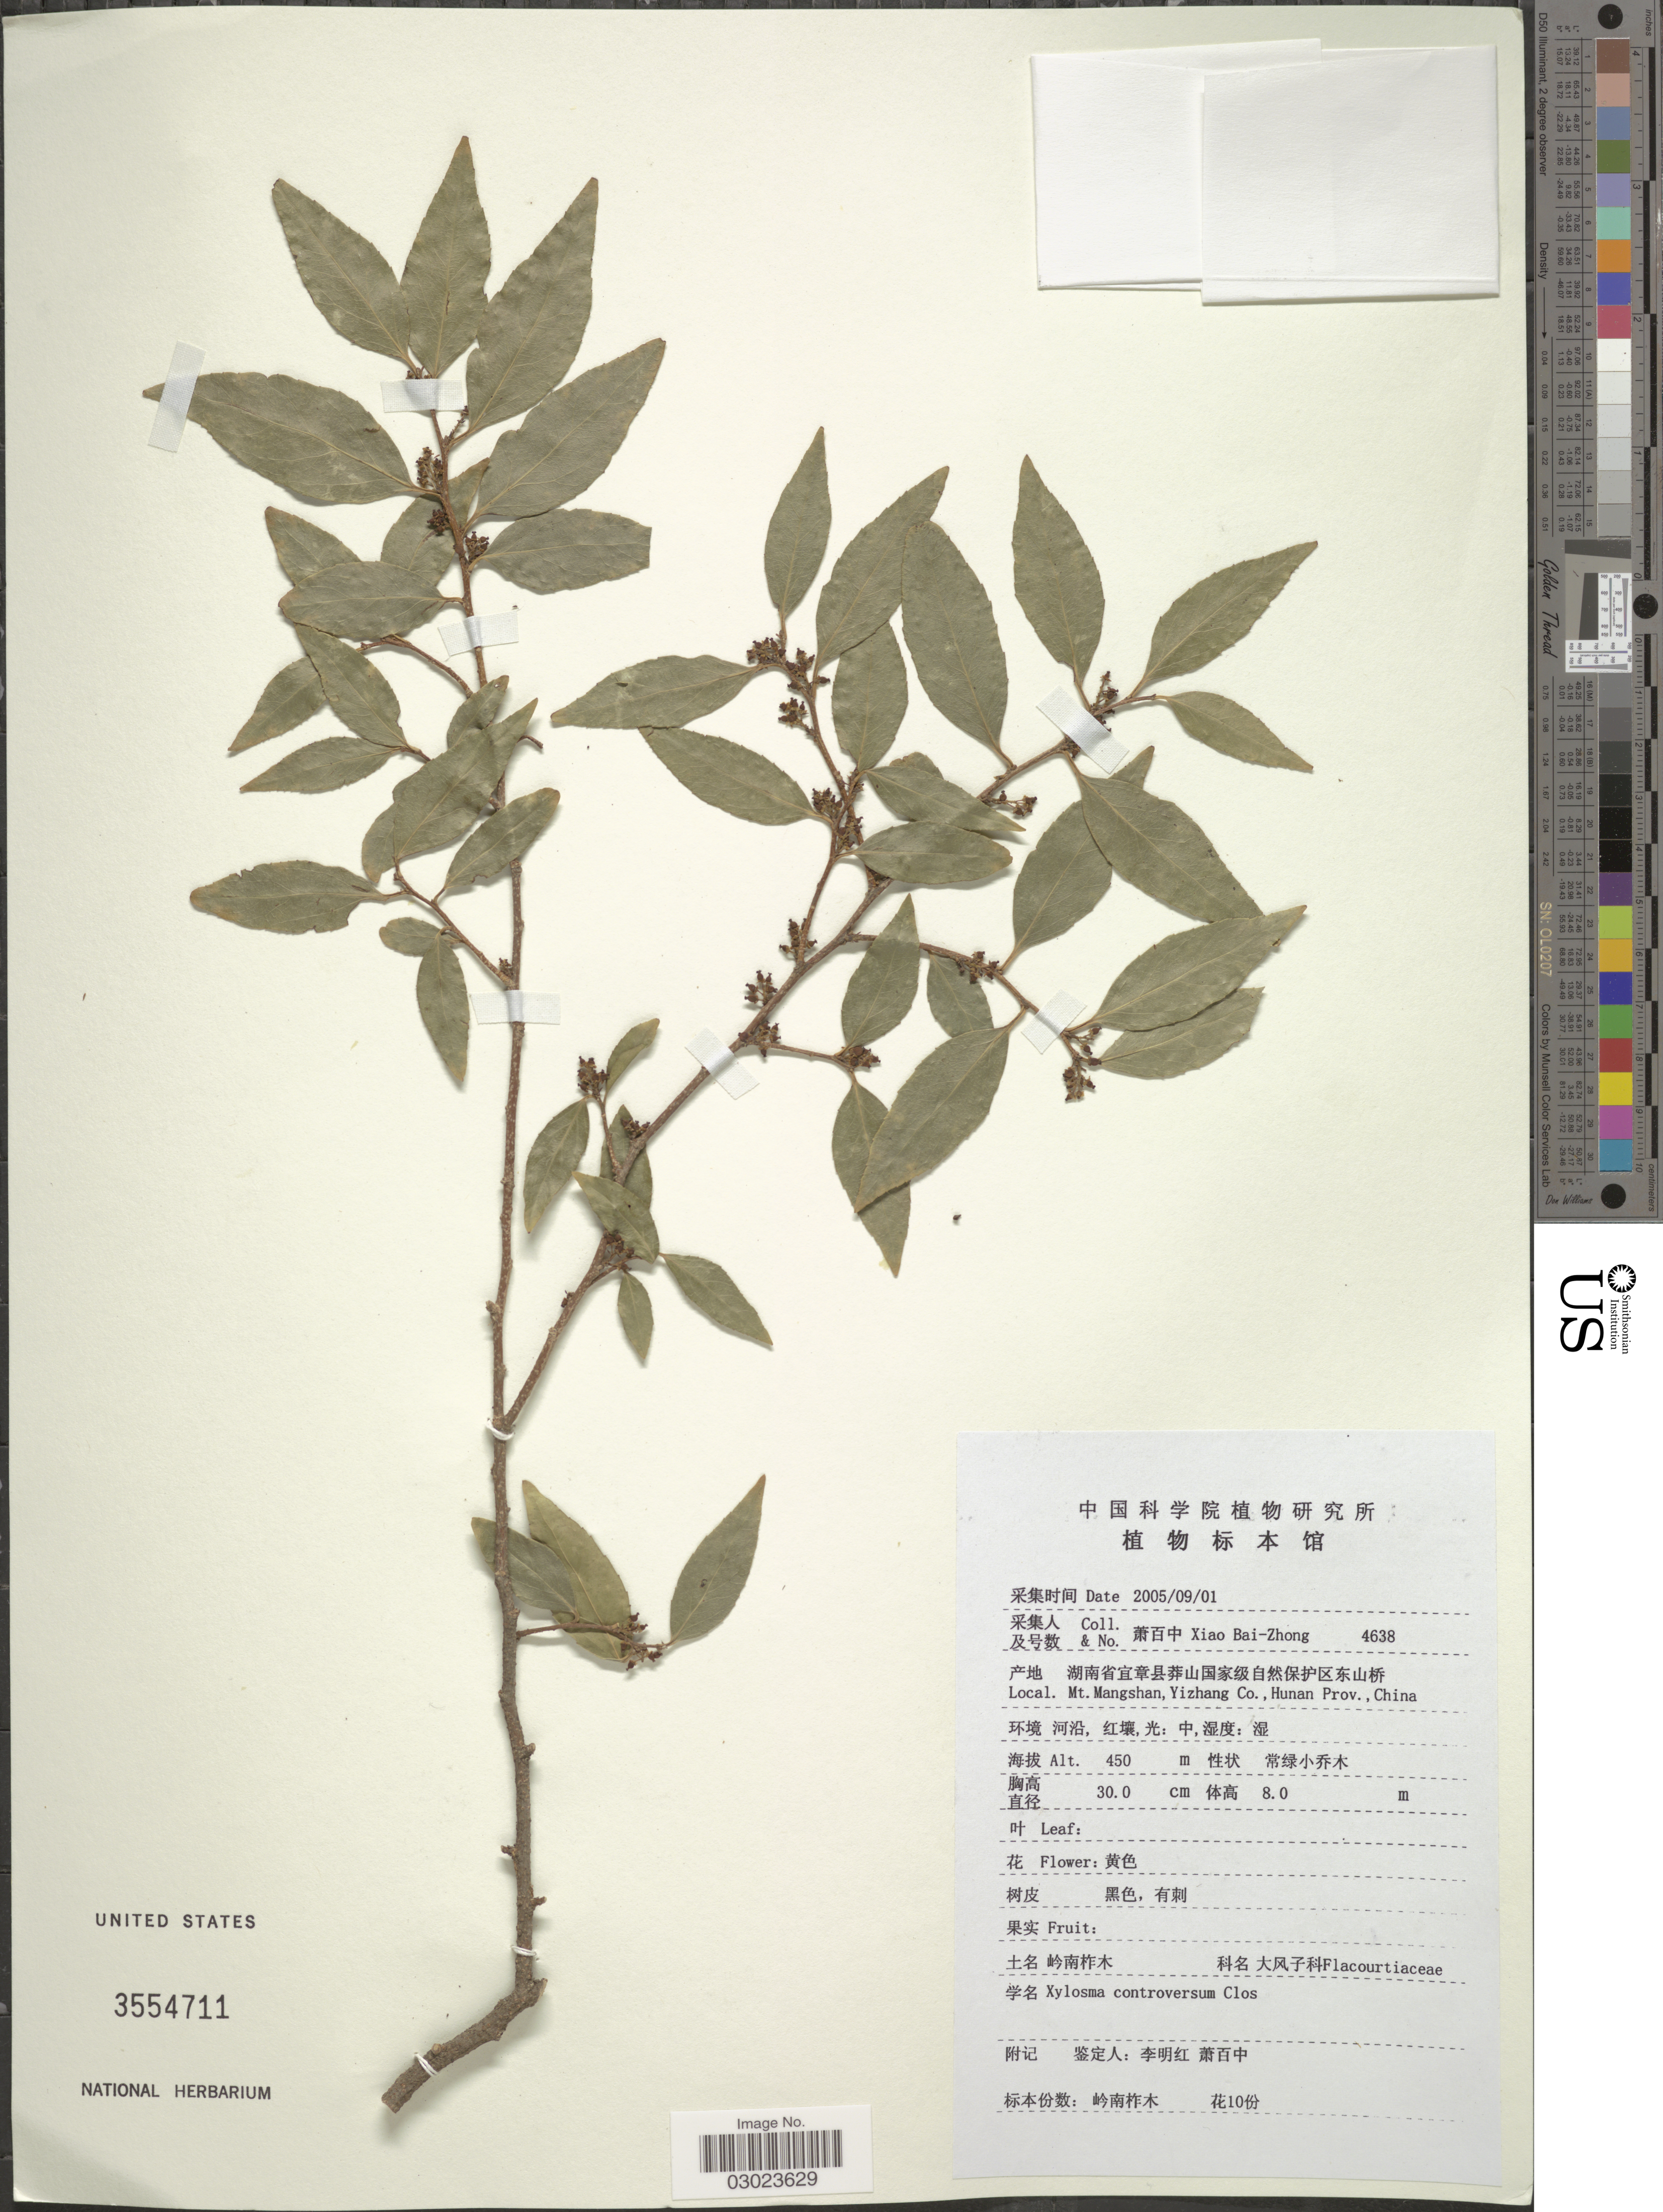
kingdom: Plantae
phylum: Tracheophyta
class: Magnoliopsida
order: Malpighiales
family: Salicaceae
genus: Xylosma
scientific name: Xylosma controversa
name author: Clos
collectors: B. Z. Xiao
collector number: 4638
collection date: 2005-09-01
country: China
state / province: Hunan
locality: Mt. Mangshan, Yizhang Co., Hunan Prov., China.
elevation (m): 450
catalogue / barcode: US 3554711